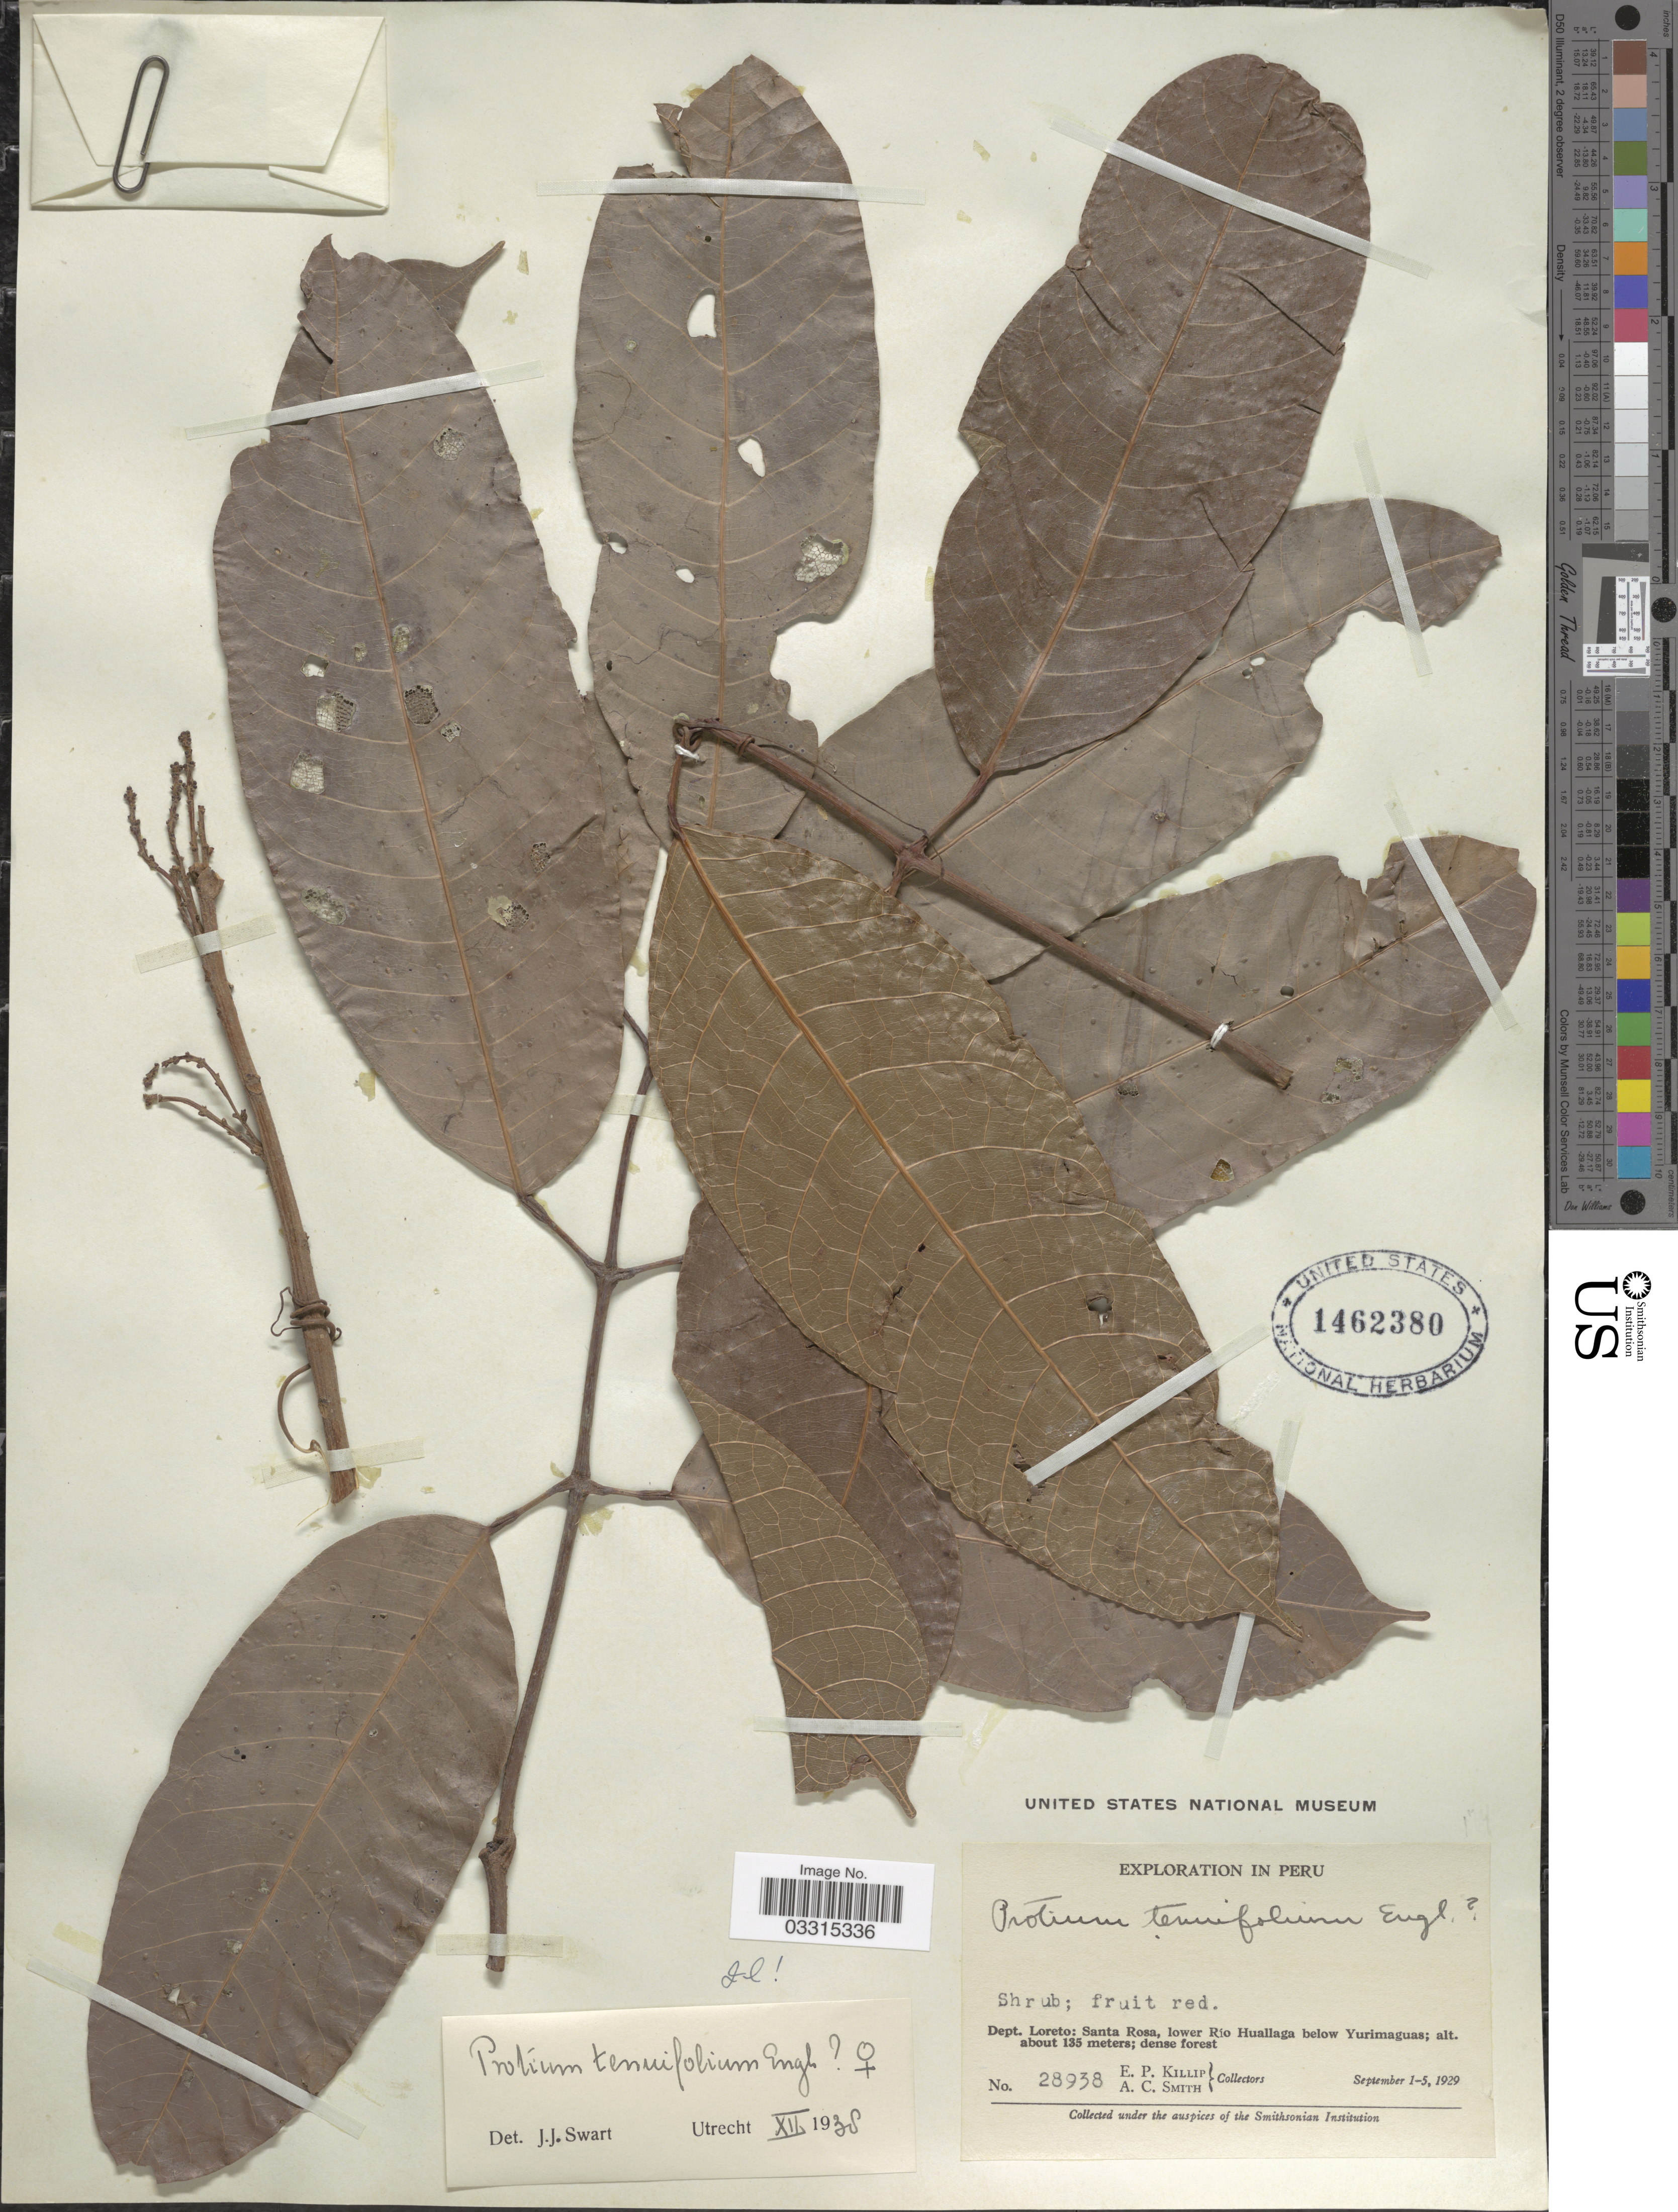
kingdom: Plantae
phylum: Tracheophyta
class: Magnoliopsida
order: Sapindales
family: Burseraceae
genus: Protium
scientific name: Protium tenuifolium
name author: (Engl.) Engl.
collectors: E. P. Killip & A. C. Smith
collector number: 28938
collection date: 1929-09-01/1929-09-05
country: Peru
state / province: Loreto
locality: Dept. Loreto: Santa Rosa, lower Río Huallaga below Yurimaguas.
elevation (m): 135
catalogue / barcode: US 1462380